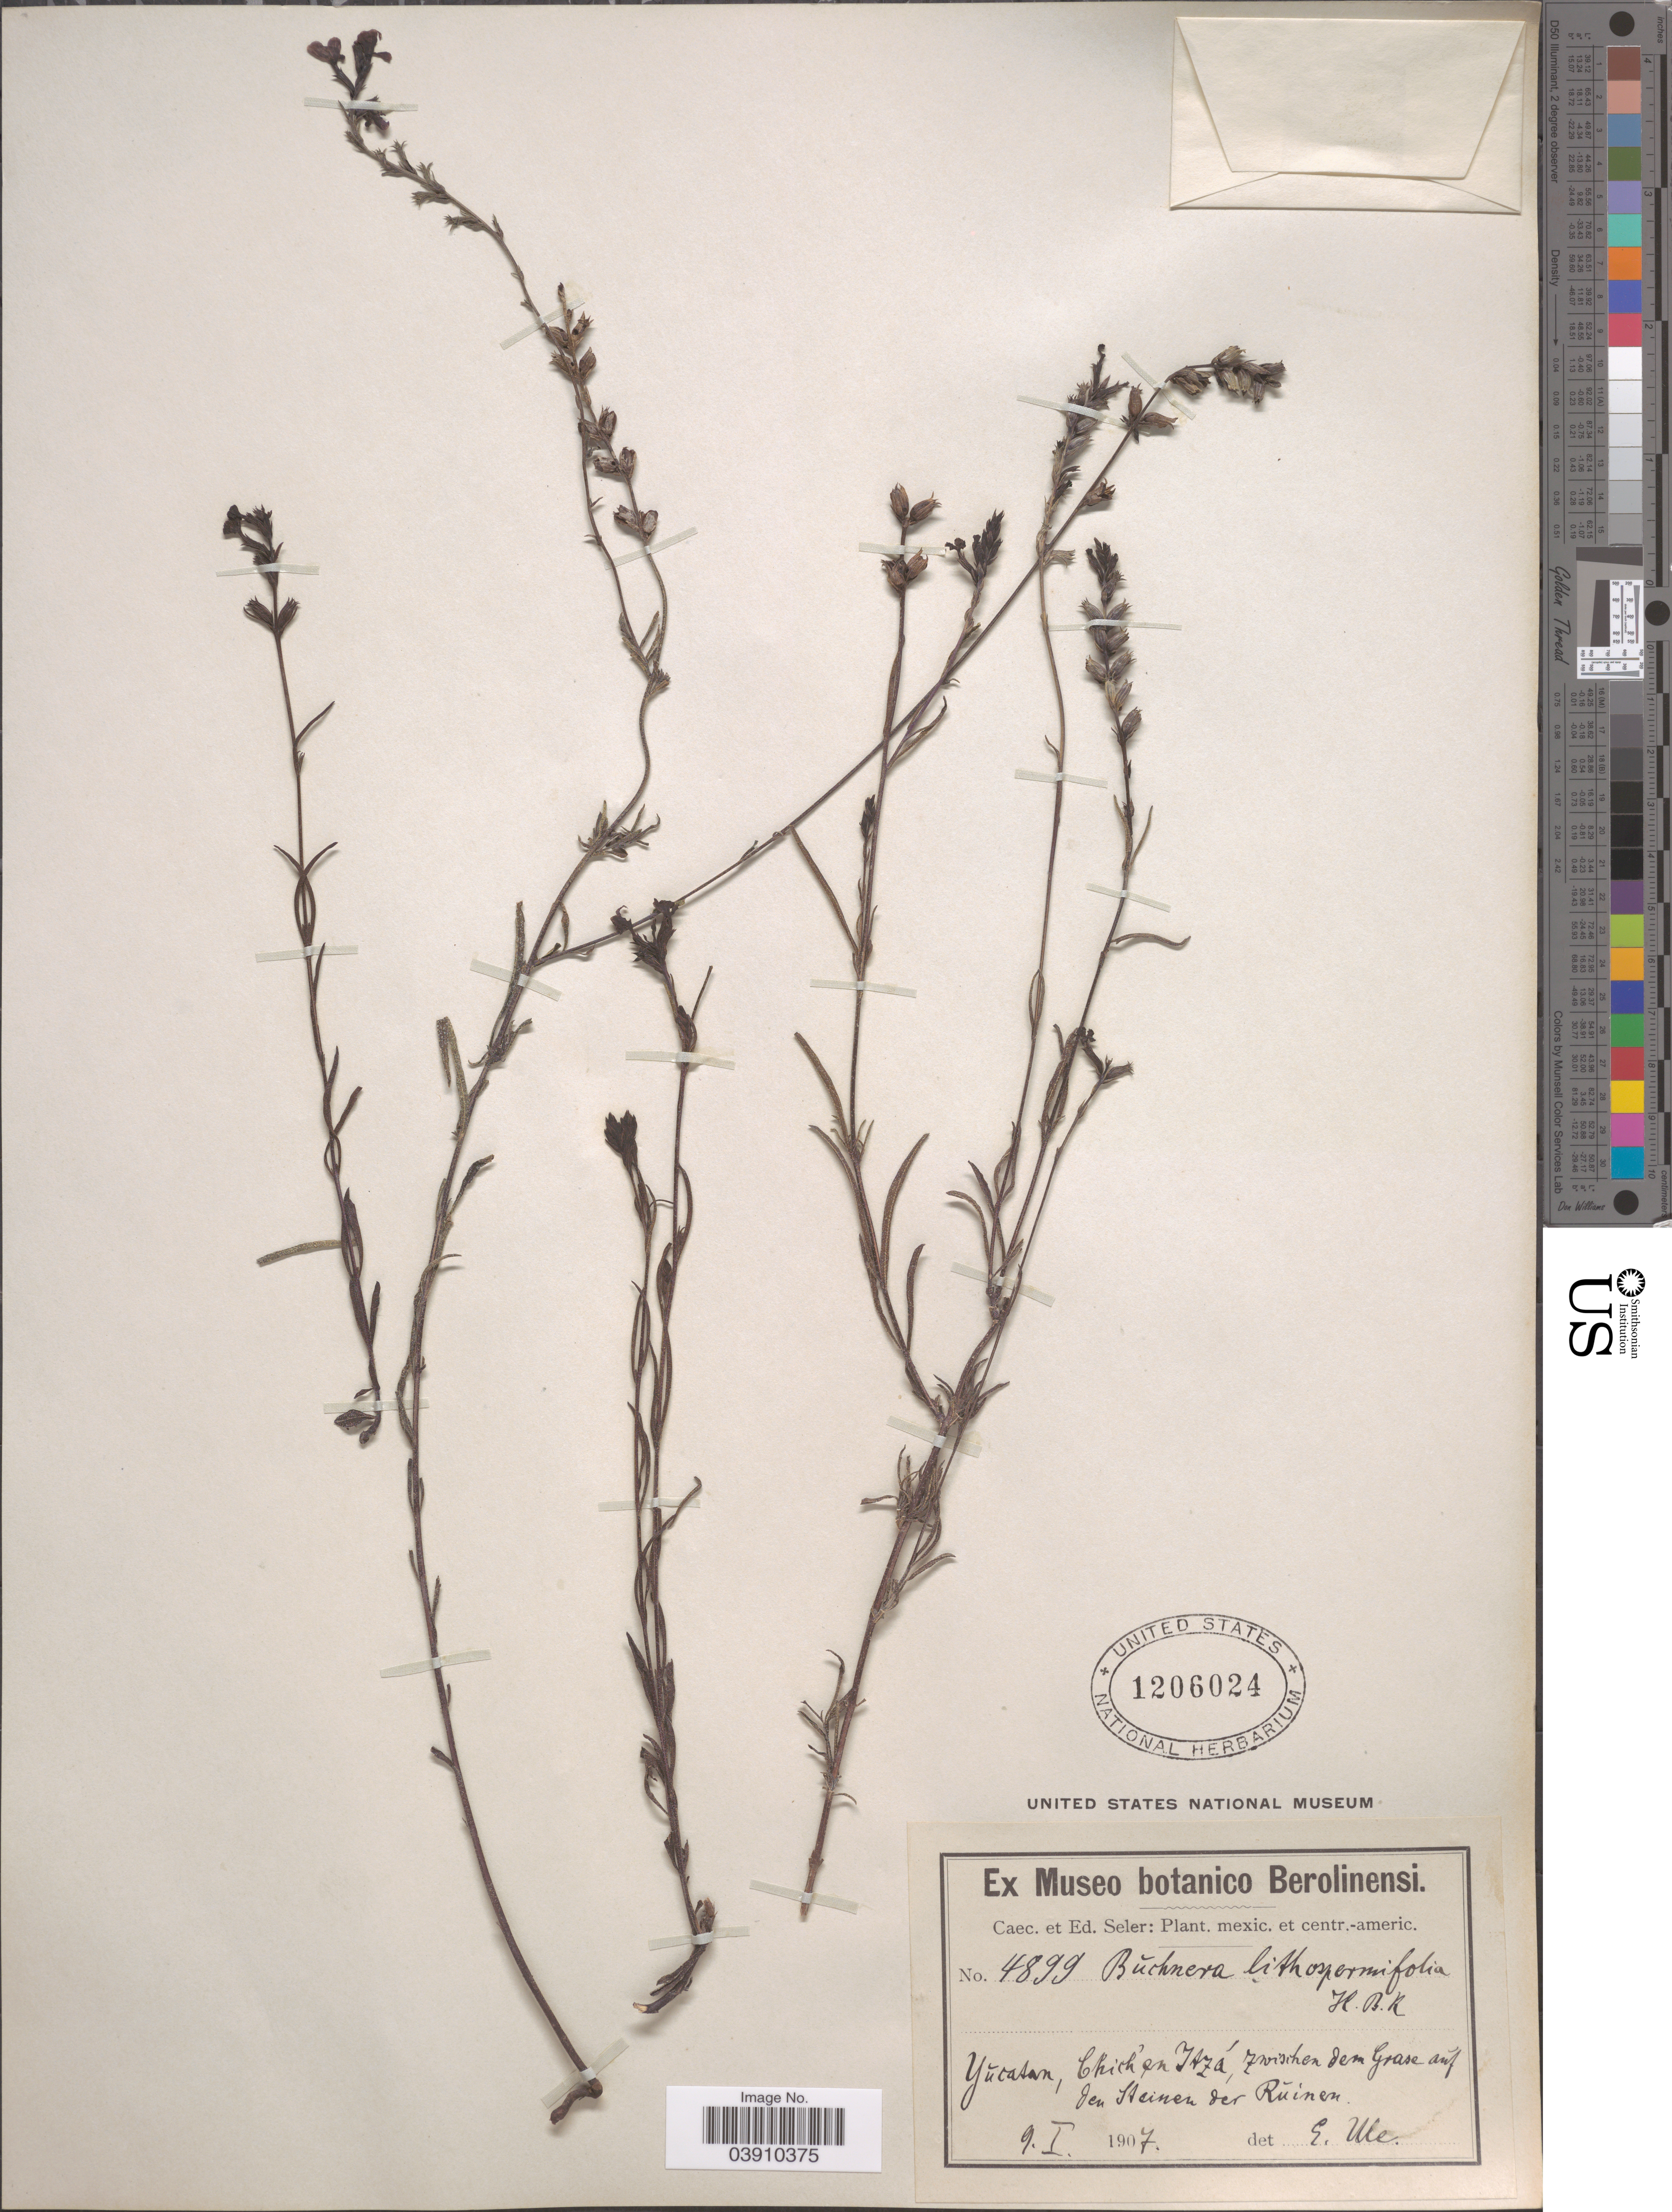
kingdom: Plantae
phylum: Tracheophyta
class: Magnoliopsida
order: Lamiales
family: Orobanchaceae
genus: Buchnera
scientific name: Buchnera pusilla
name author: Kunth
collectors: C. Seler & E. G. Seler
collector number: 4899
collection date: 1907-01-09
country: Mexico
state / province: Yucatán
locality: Chichen Itzá, zwischen dem Grase auf den Steinen der Rūinen.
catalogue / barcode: US 1206024